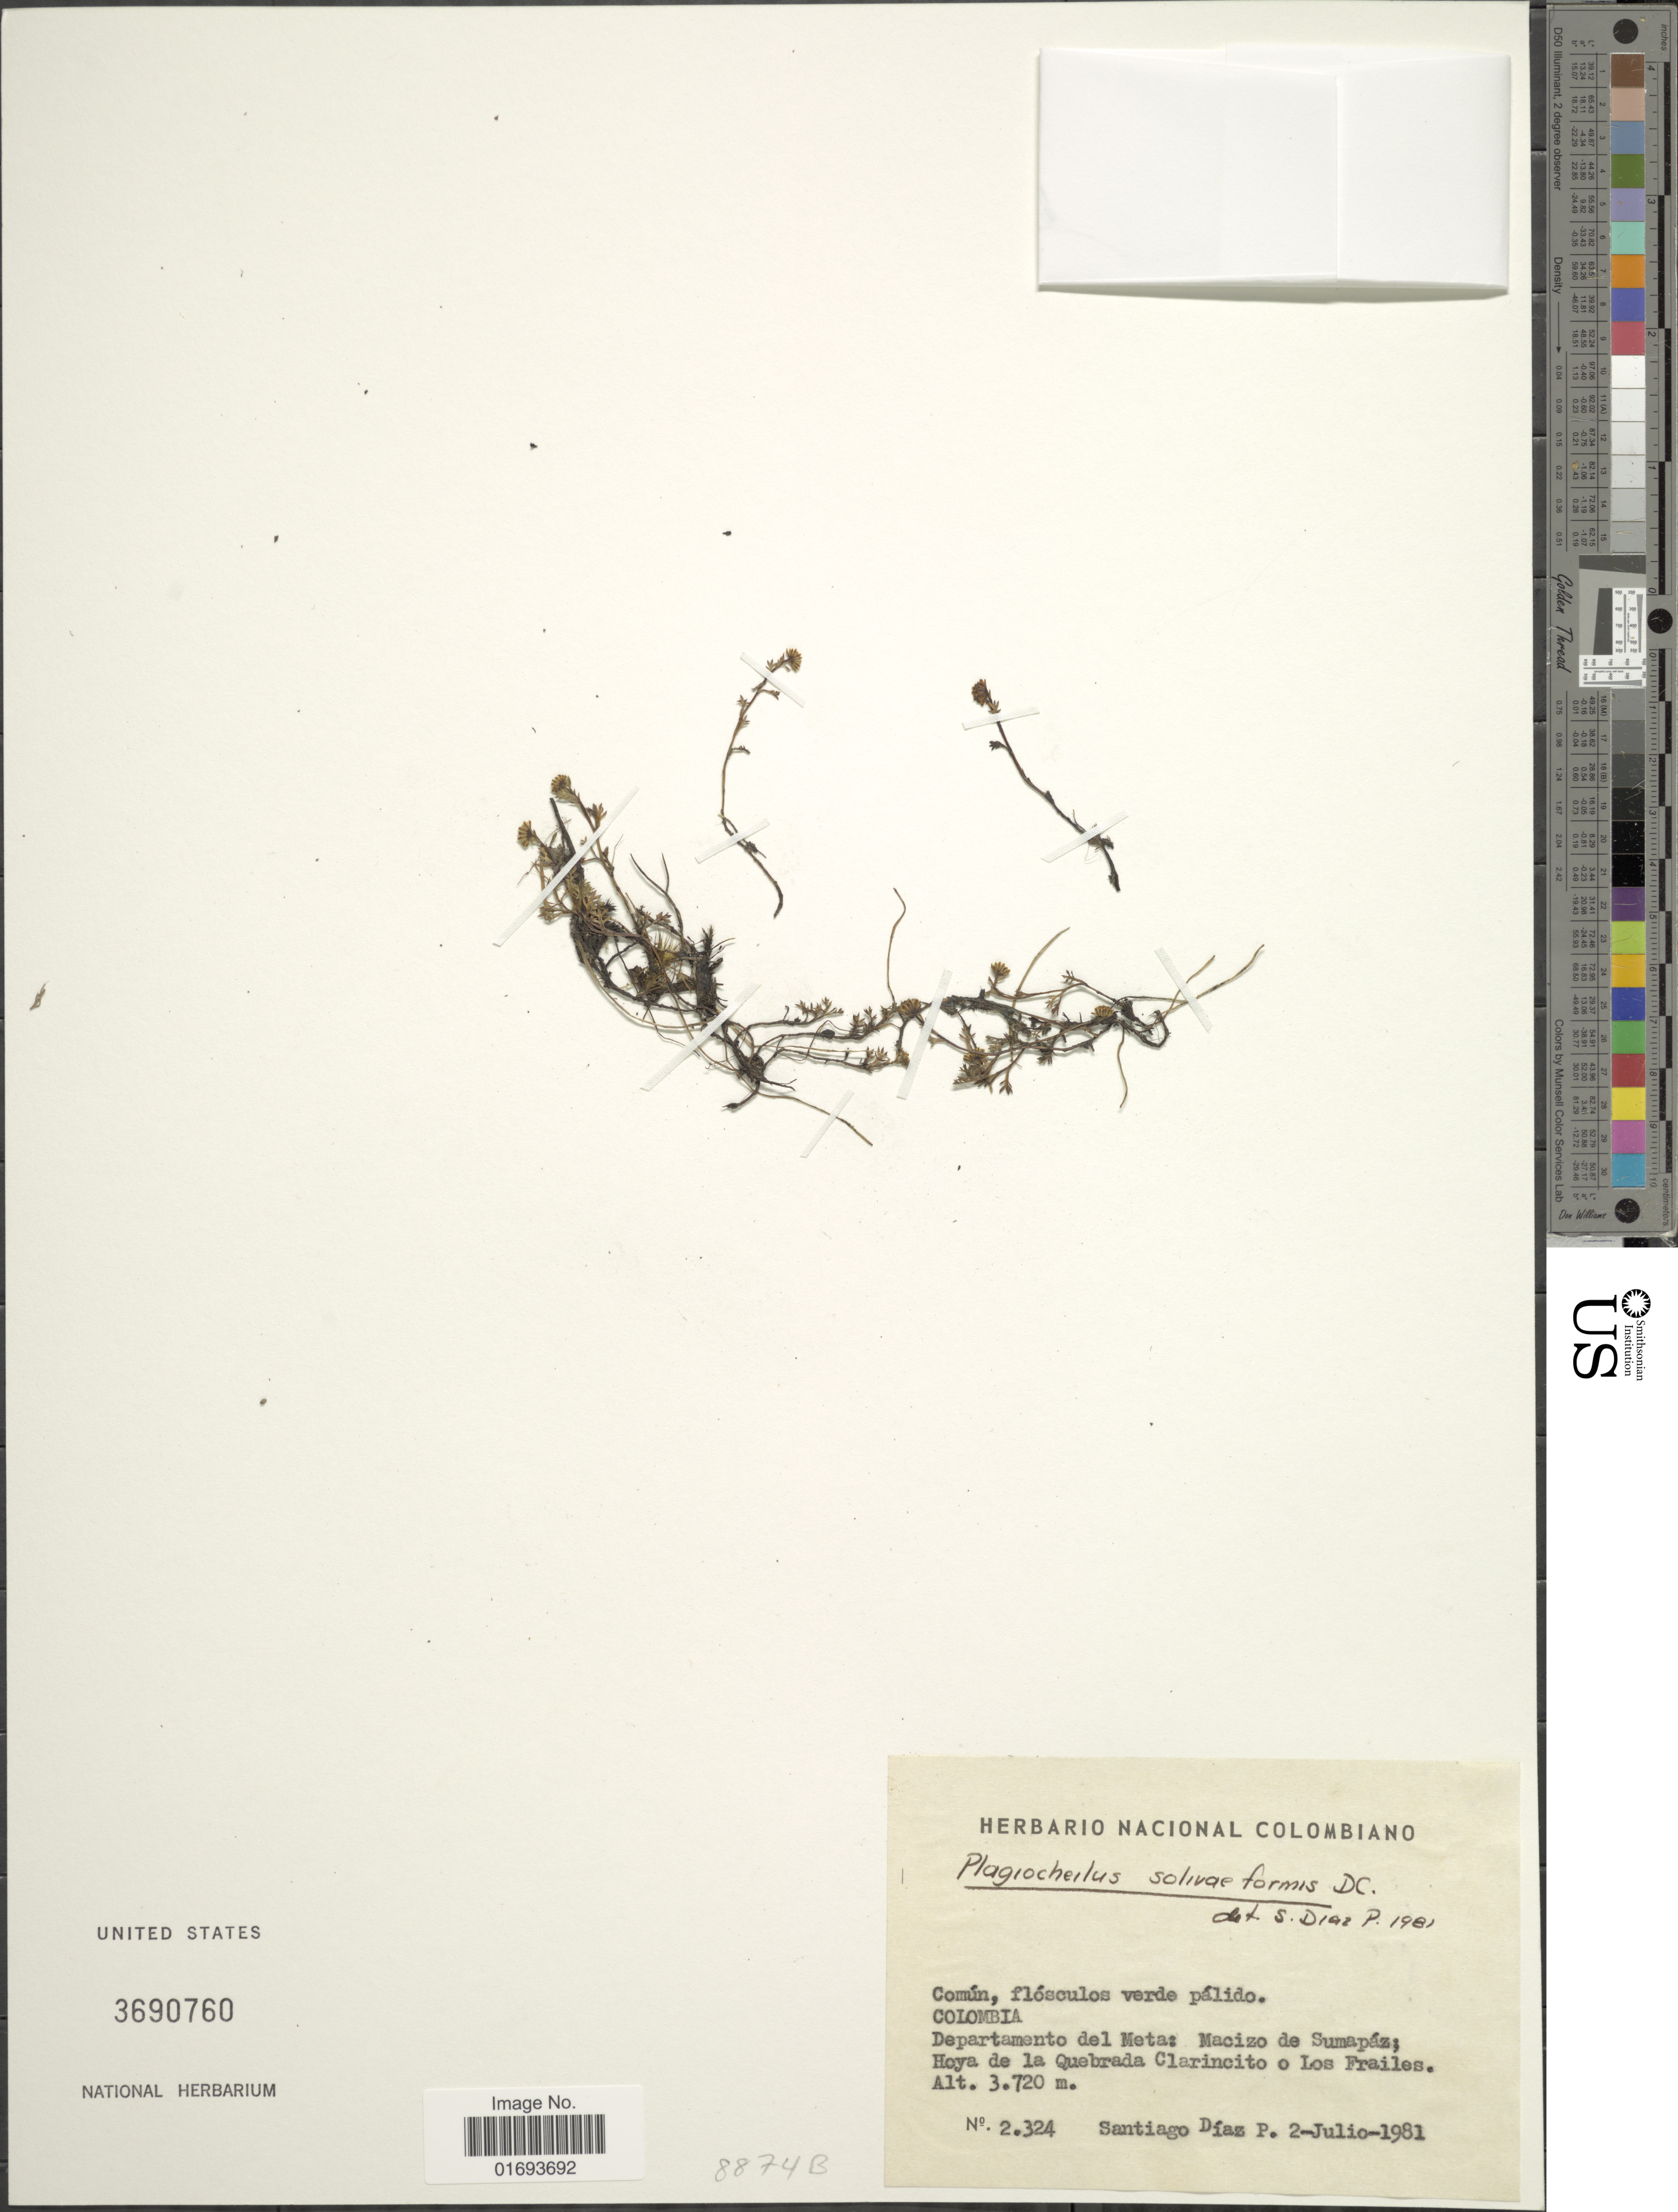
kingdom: Plantae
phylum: Tracheophyta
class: Magnoliopsida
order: Asterales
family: Asteraceae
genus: Plagiocheilus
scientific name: Plagiocheilus solivaeformis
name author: DC.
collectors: S. Diaz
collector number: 2324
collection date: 1981-07-02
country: Colombia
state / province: Meta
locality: Colombia. Departamento del Meta: Macizo de Sumapaz; Hoya de la Quebrada Clarincito o los Frailes.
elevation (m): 3720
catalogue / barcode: US 3690760